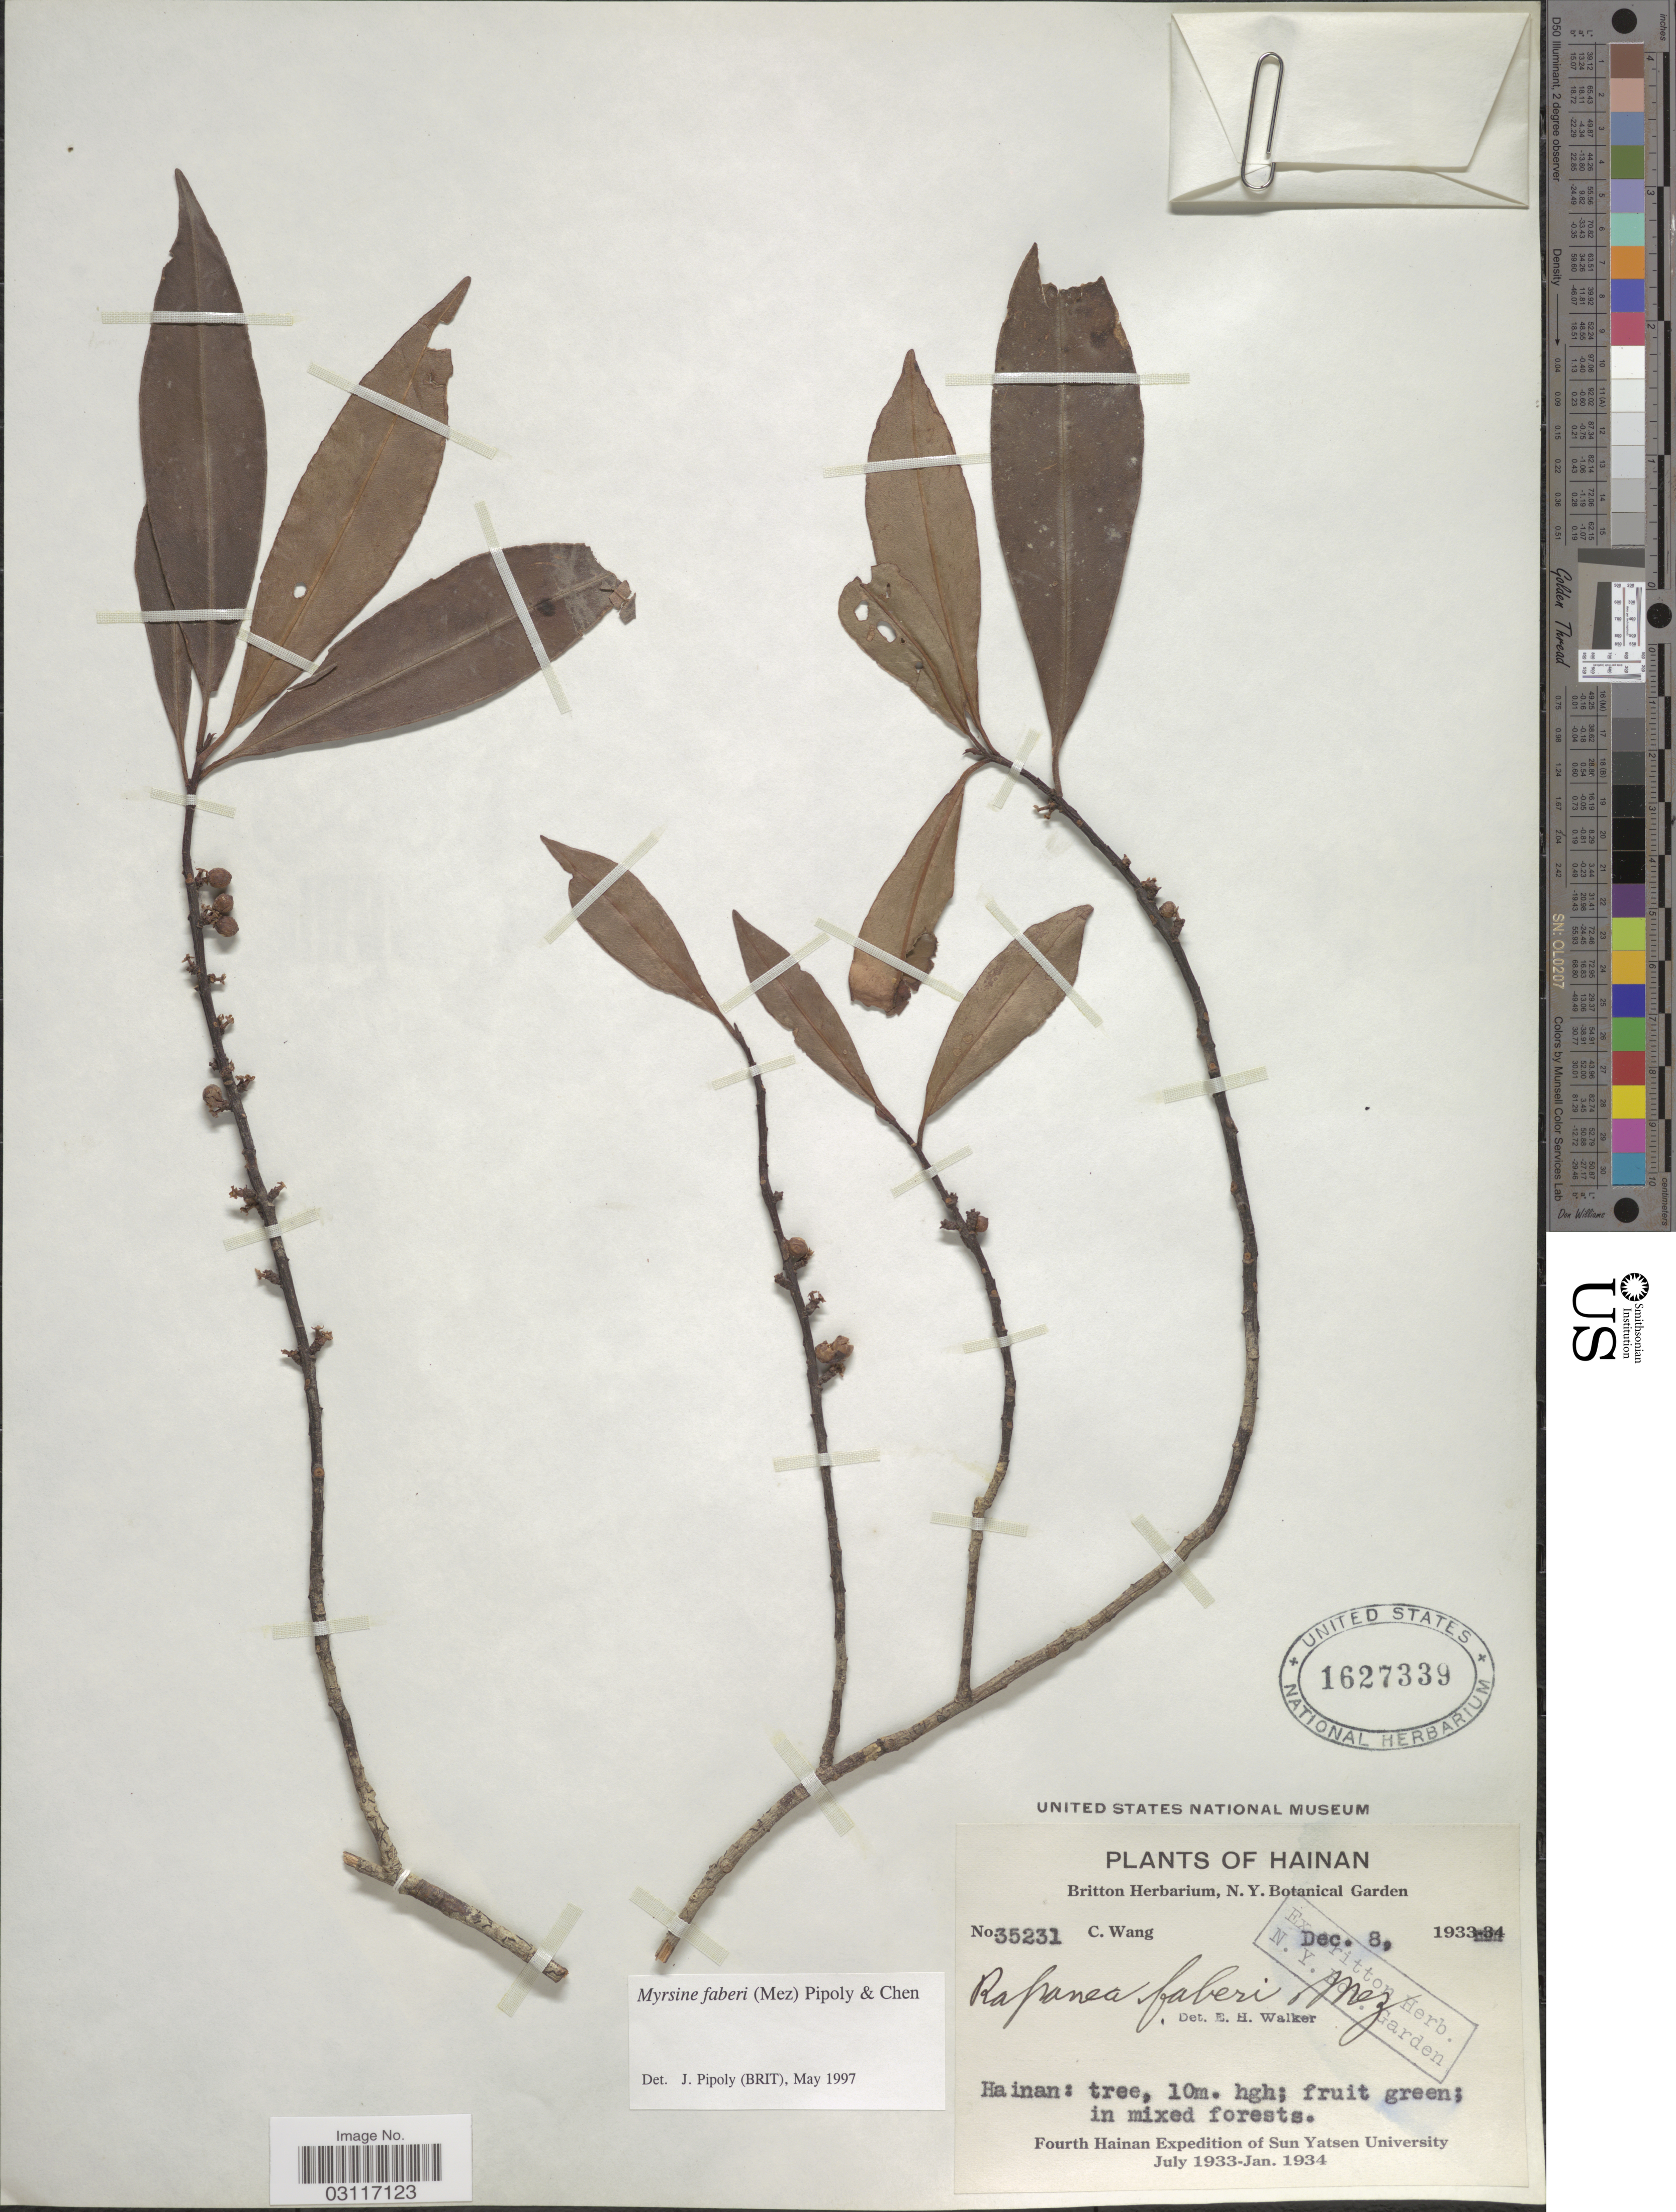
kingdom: Plantae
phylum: Tracheophyta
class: Magnoliopsida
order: Ericales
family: Primulaceae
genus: Myrsine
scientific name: Myrsine faberi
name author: (Mez) Pipoly & C. Chen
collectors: C. Wang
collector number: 35231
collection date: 1933-12-08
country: China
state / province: Hainan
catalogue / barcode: US 1627339